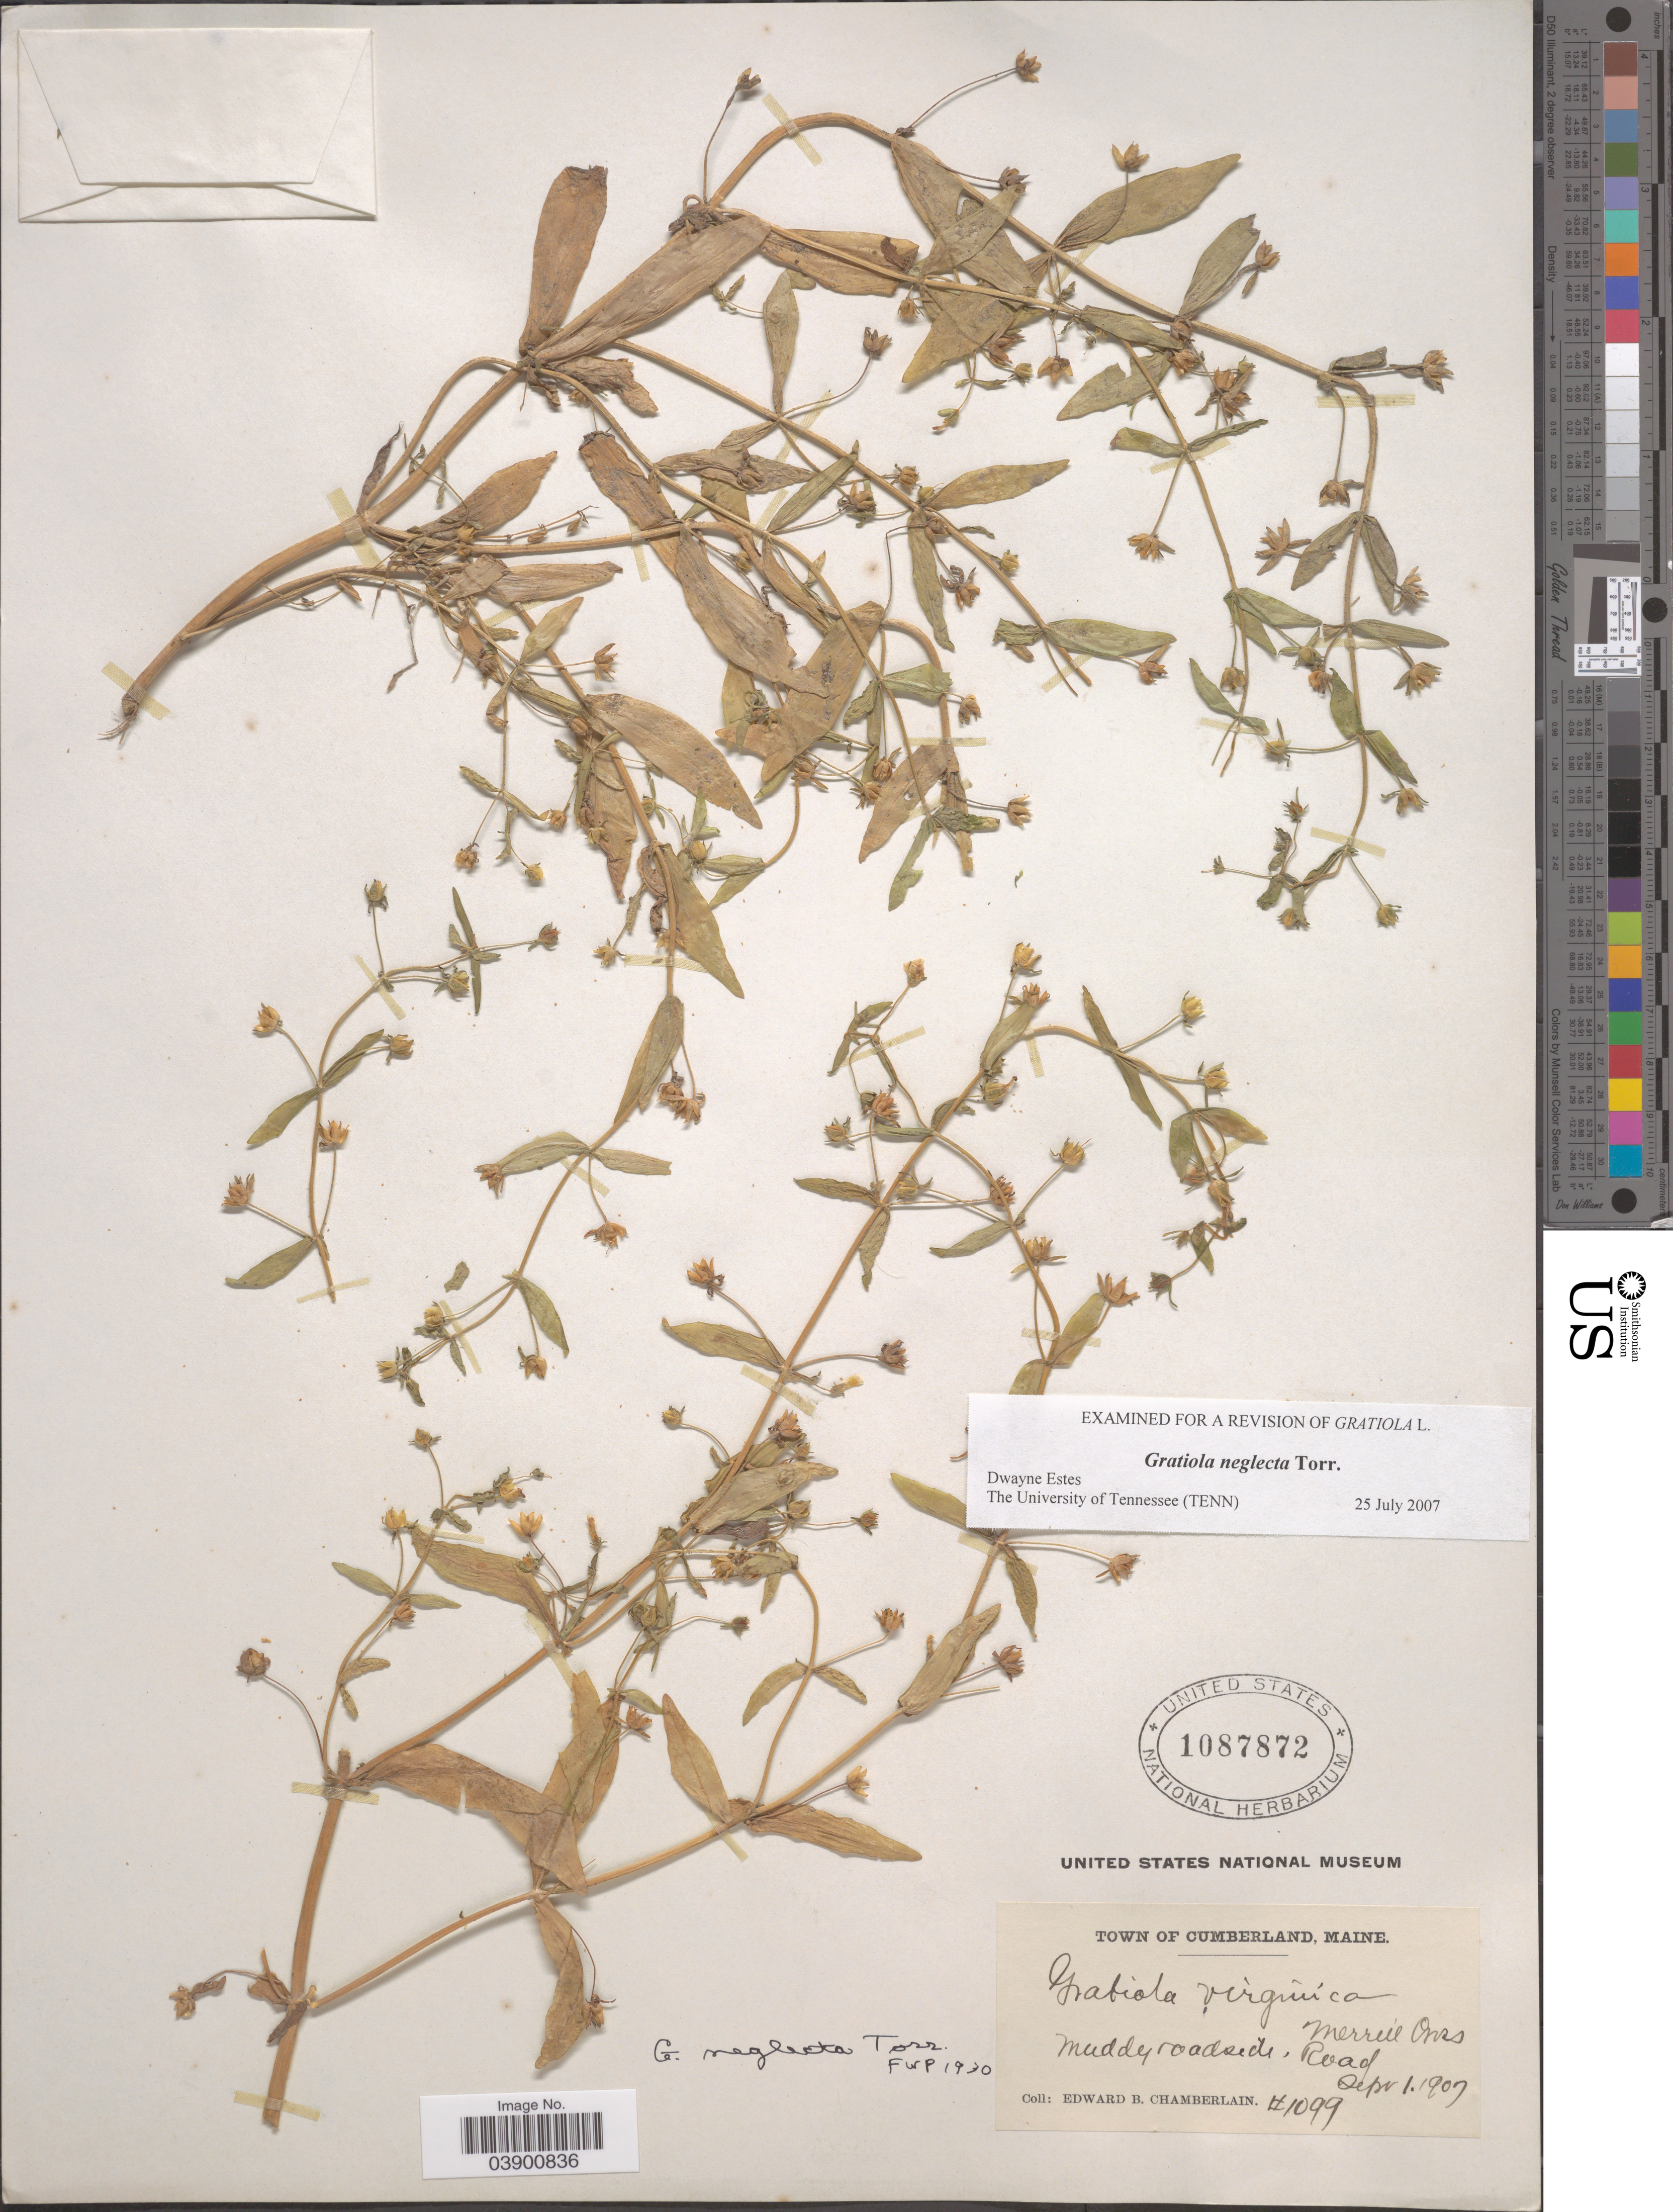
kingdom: Plantae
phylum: Tracheophyta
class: Magnoliopsida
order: Lamiales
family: Plantaginaceae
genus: Gratiola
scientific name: Gratiola neglecta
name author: Torr.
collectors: E. Chamberlain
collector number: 1099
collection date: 1907-09-01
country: United States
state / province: Maine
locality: Town of Cumberland. Merrill Oms [interpreted] Road.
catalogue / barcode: US 1087872